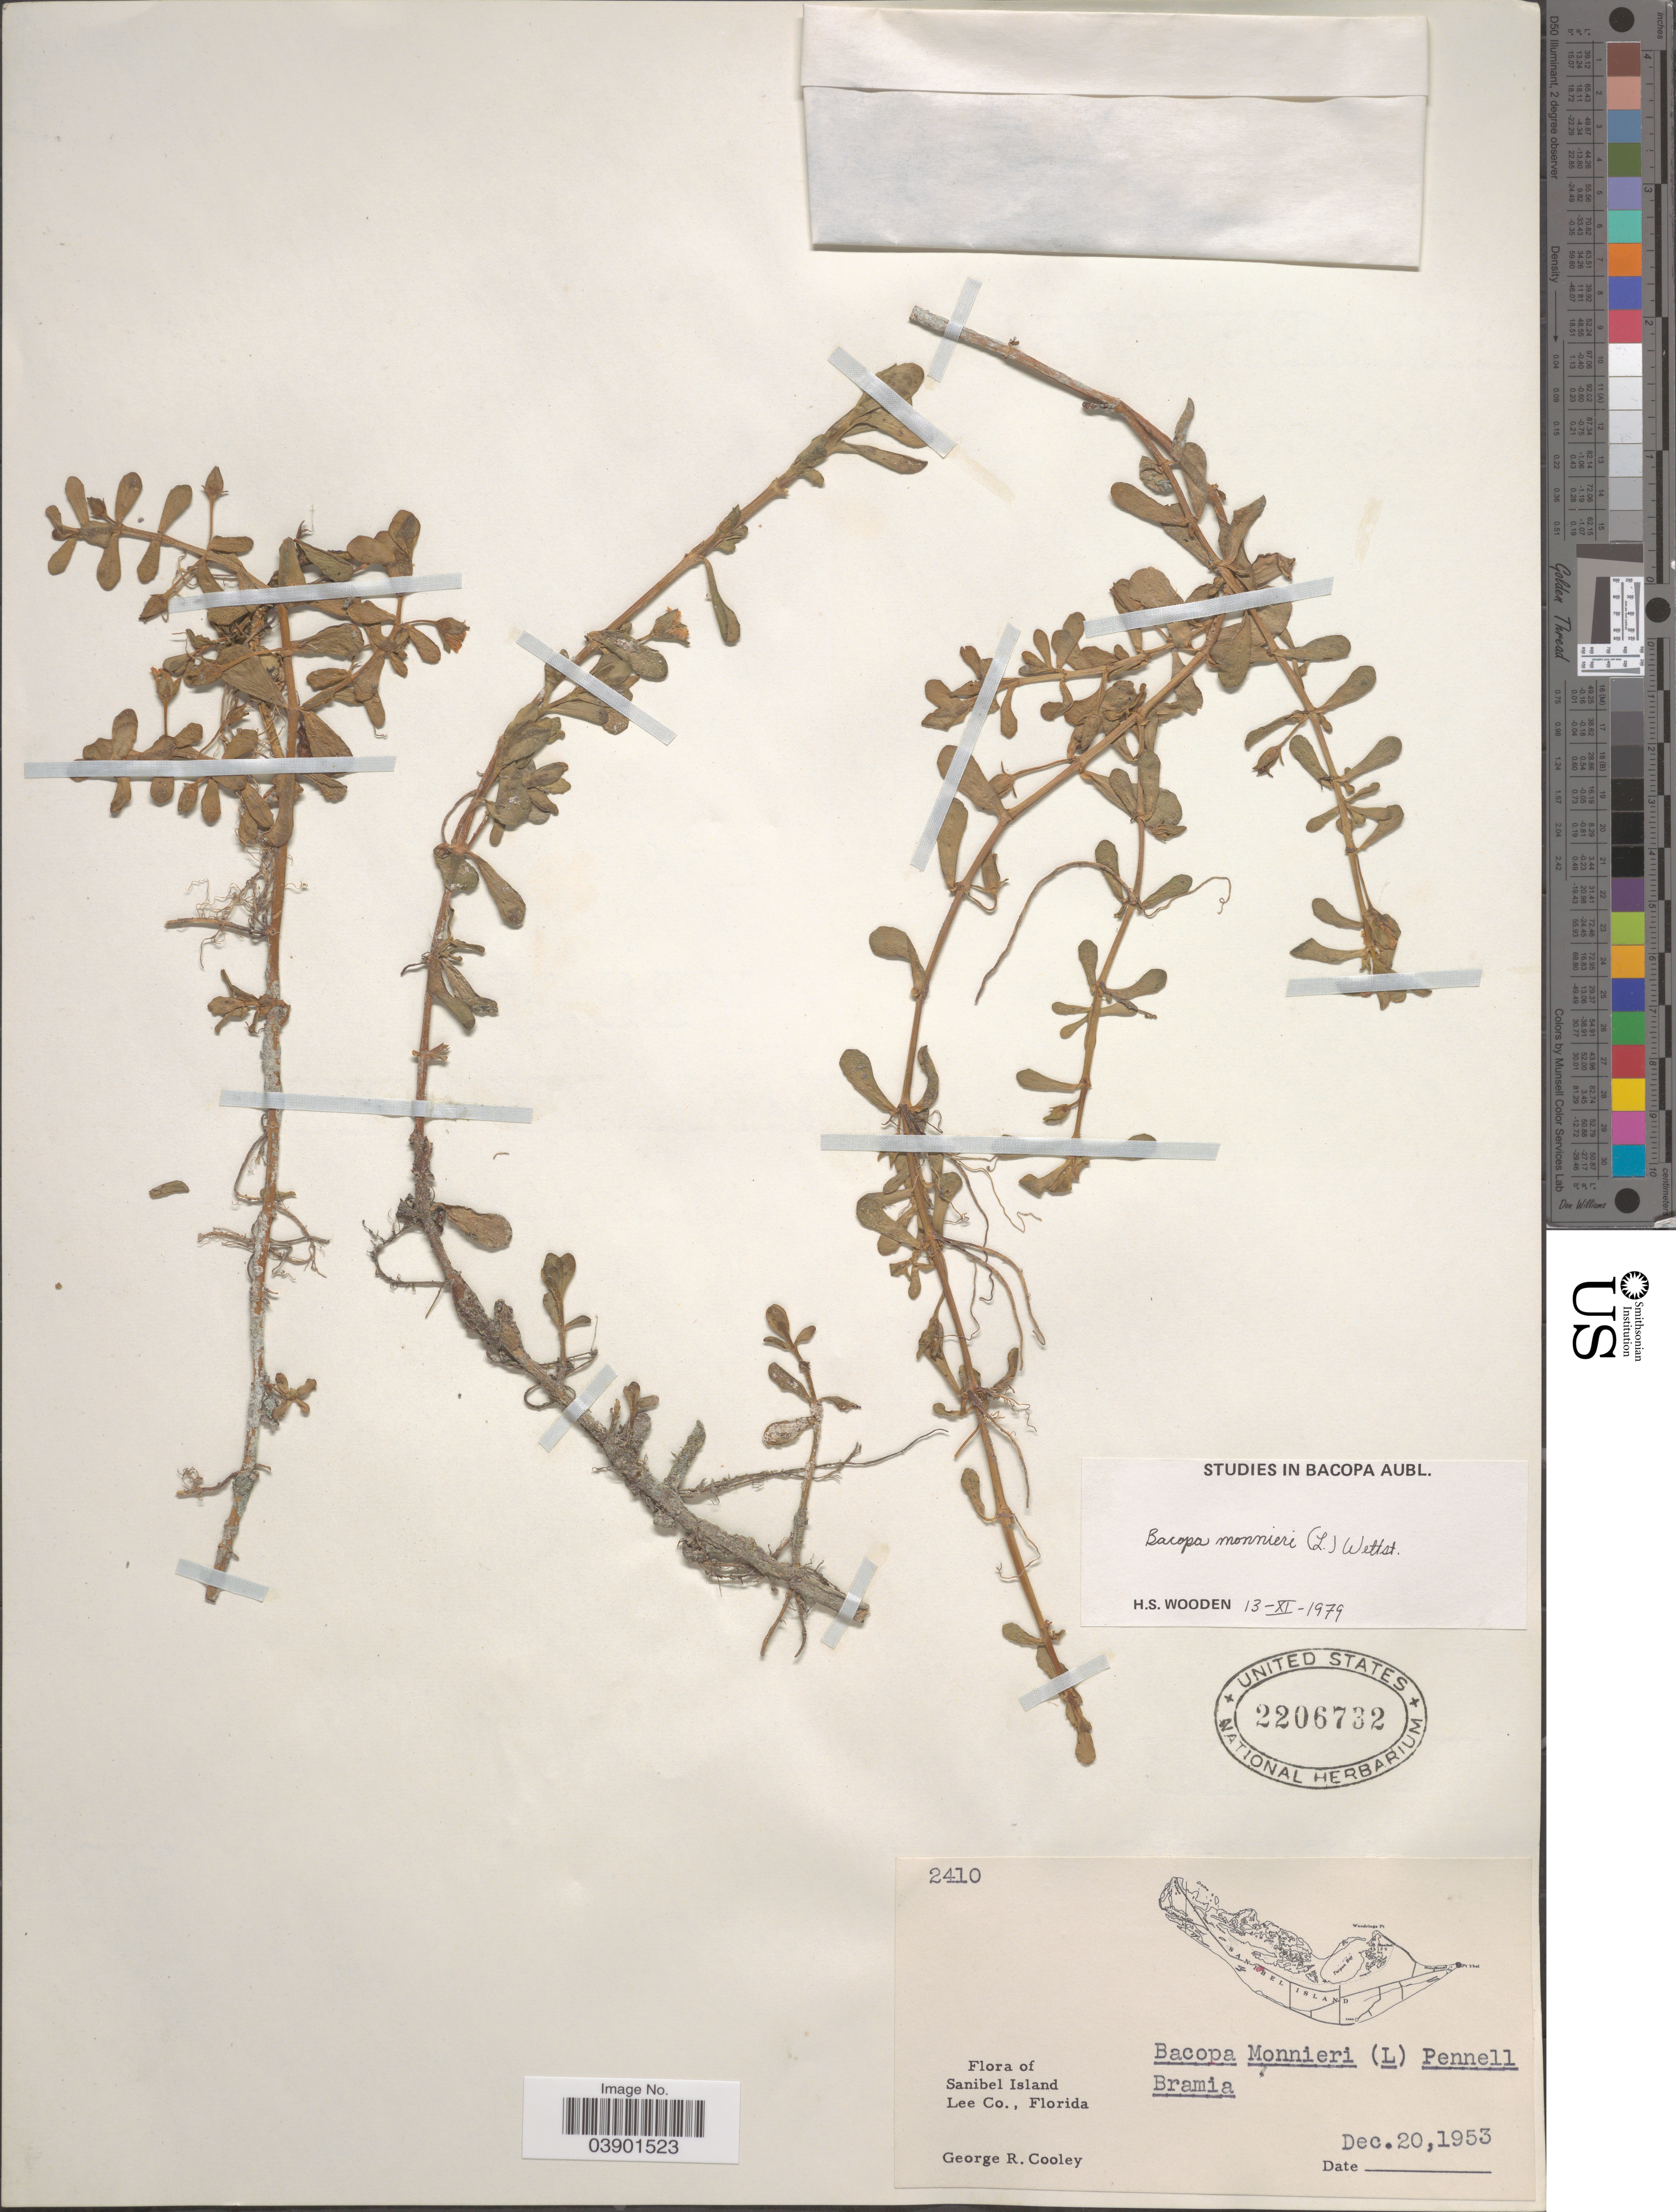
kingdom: Plantae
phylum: Tracheophyta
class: Magnoliopsida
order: Lamiales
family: Plantaginaceae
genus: Bacopa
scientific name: Bacopa monnieri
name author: (L.) Pennell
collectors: G. R. Cooley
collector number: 2410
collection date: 1953-12-20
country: United States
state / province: Florida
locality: Sanibel Island. Lee Co.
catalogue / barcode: US 2206732